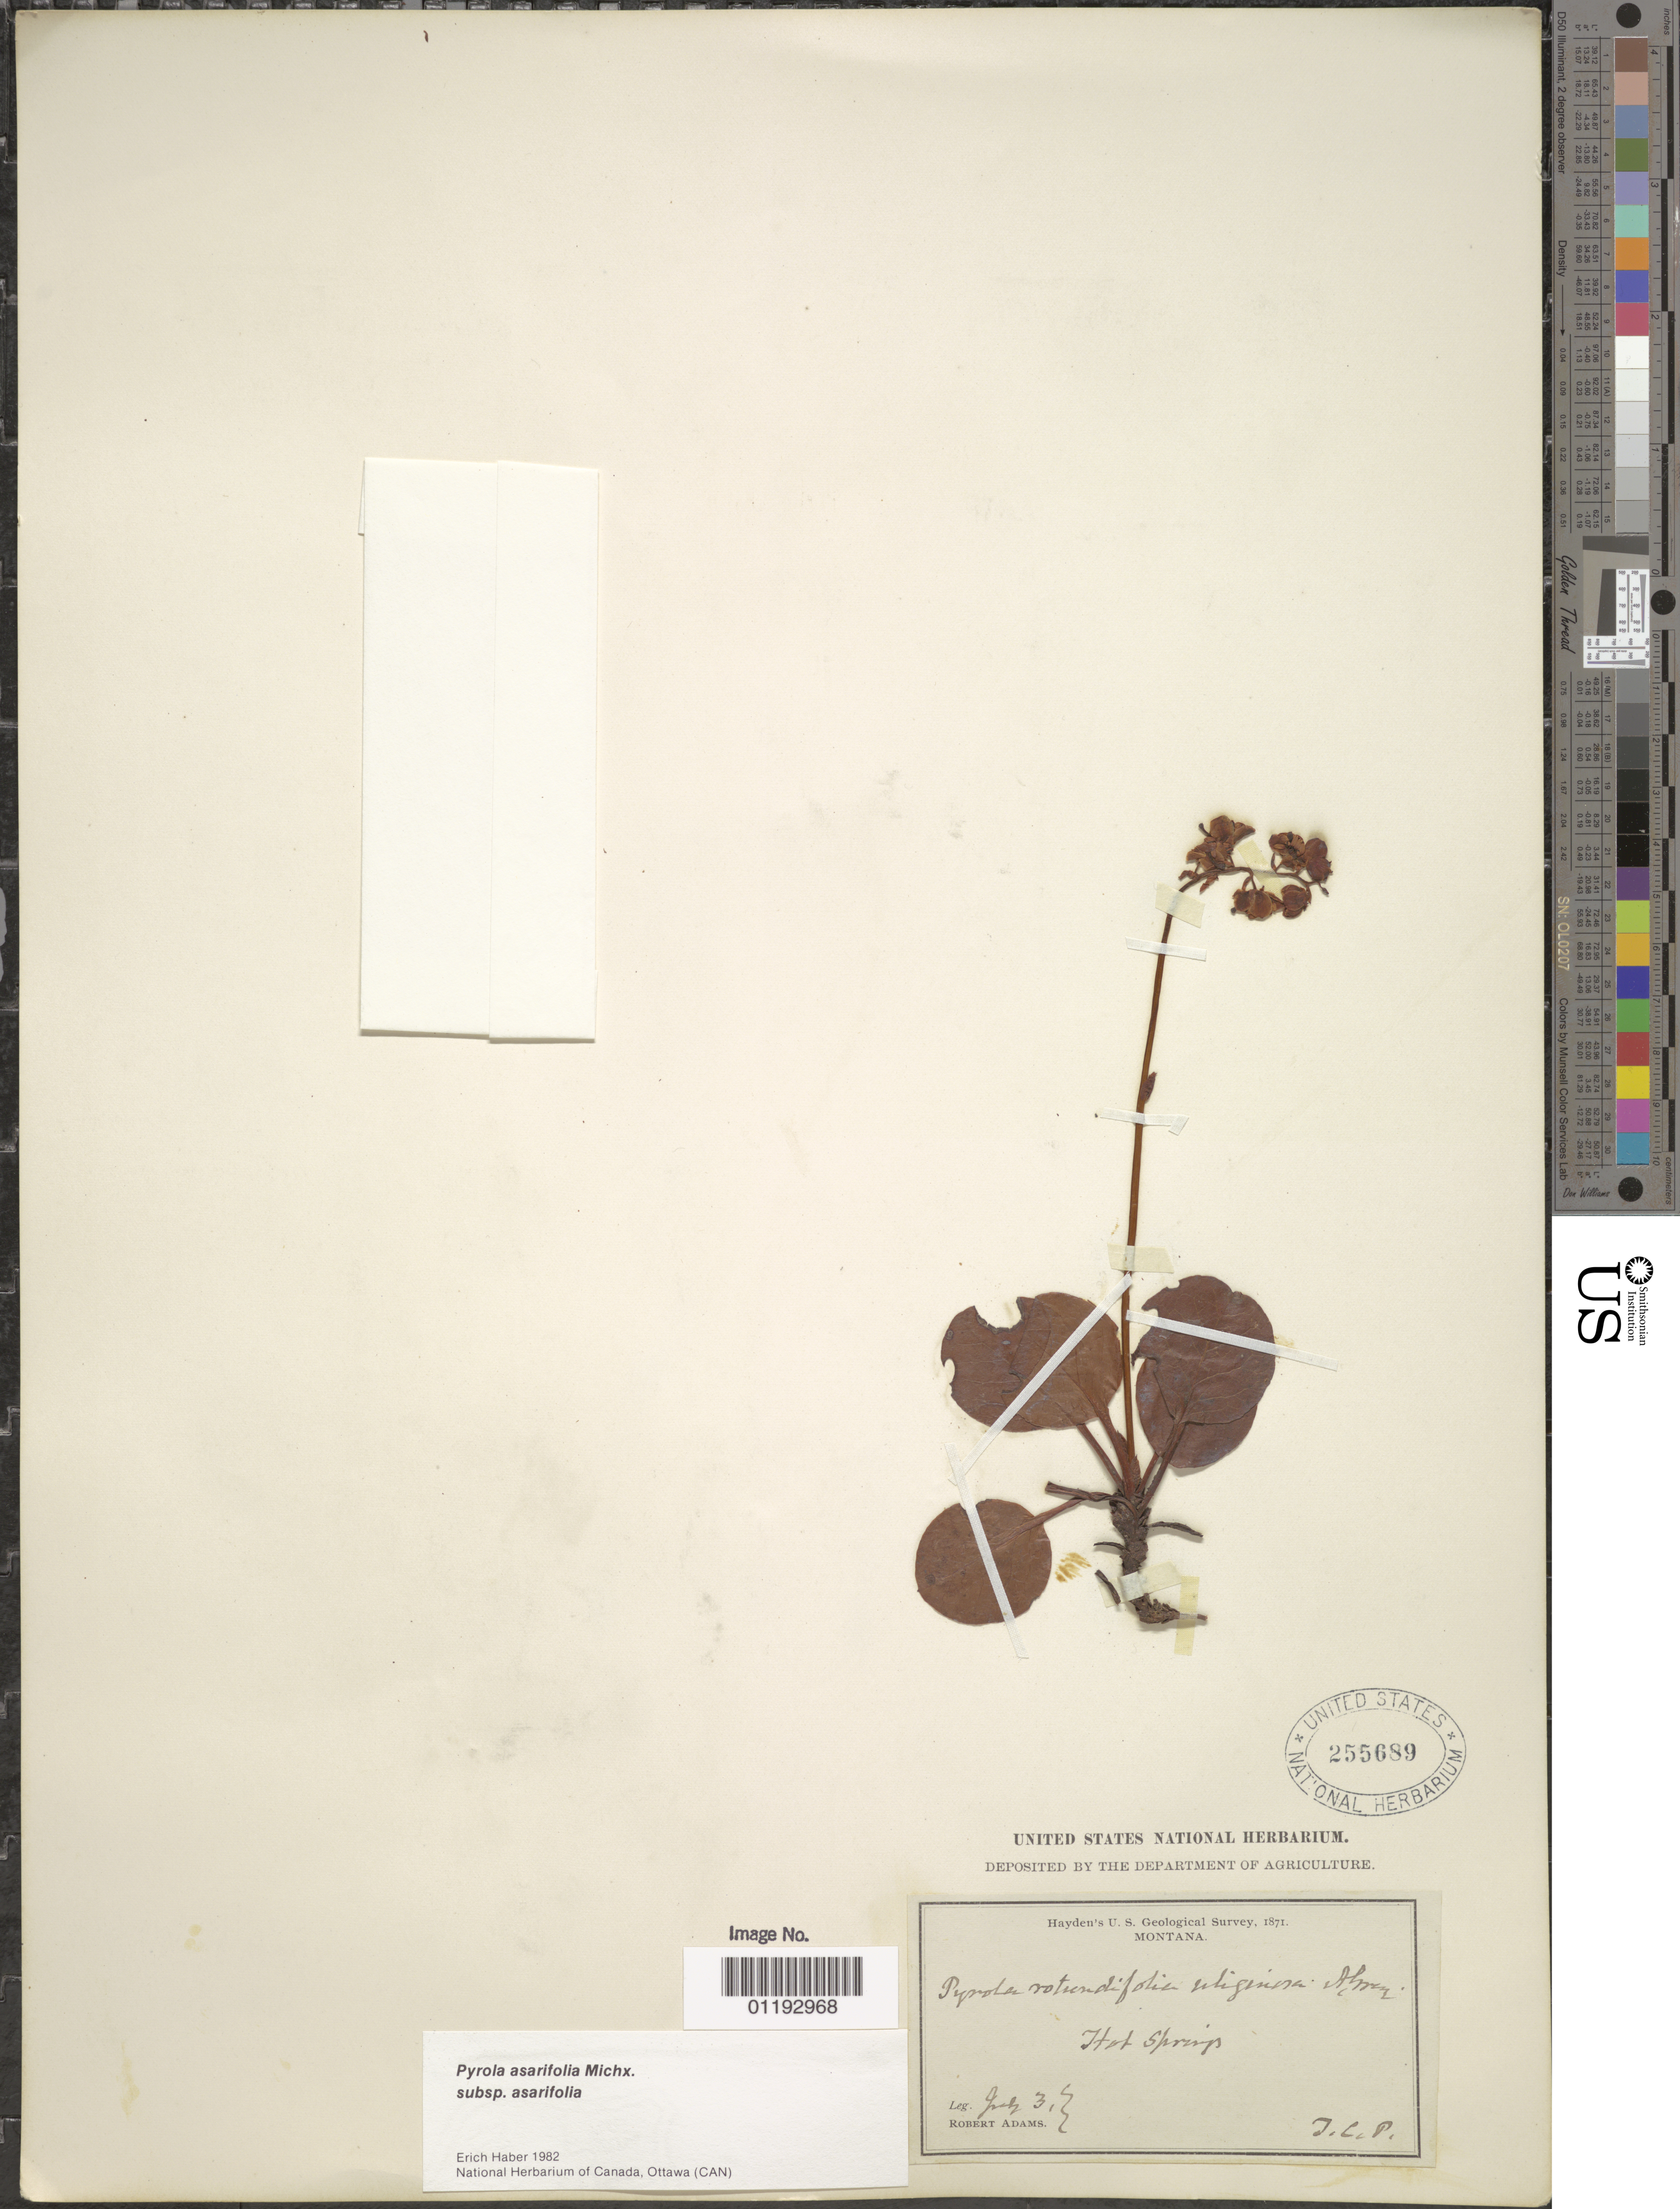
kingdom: Plantae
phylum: Tracheophyta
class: Magnoliopsida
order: Ericales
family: Ericaceae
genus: Pyrola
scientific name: Pyrola asarifolia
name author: Michx.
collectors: R. Adams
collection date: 1871-07-03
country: United States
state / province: Montana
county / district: Sanders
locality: Hot Springs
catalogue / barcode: US 255689